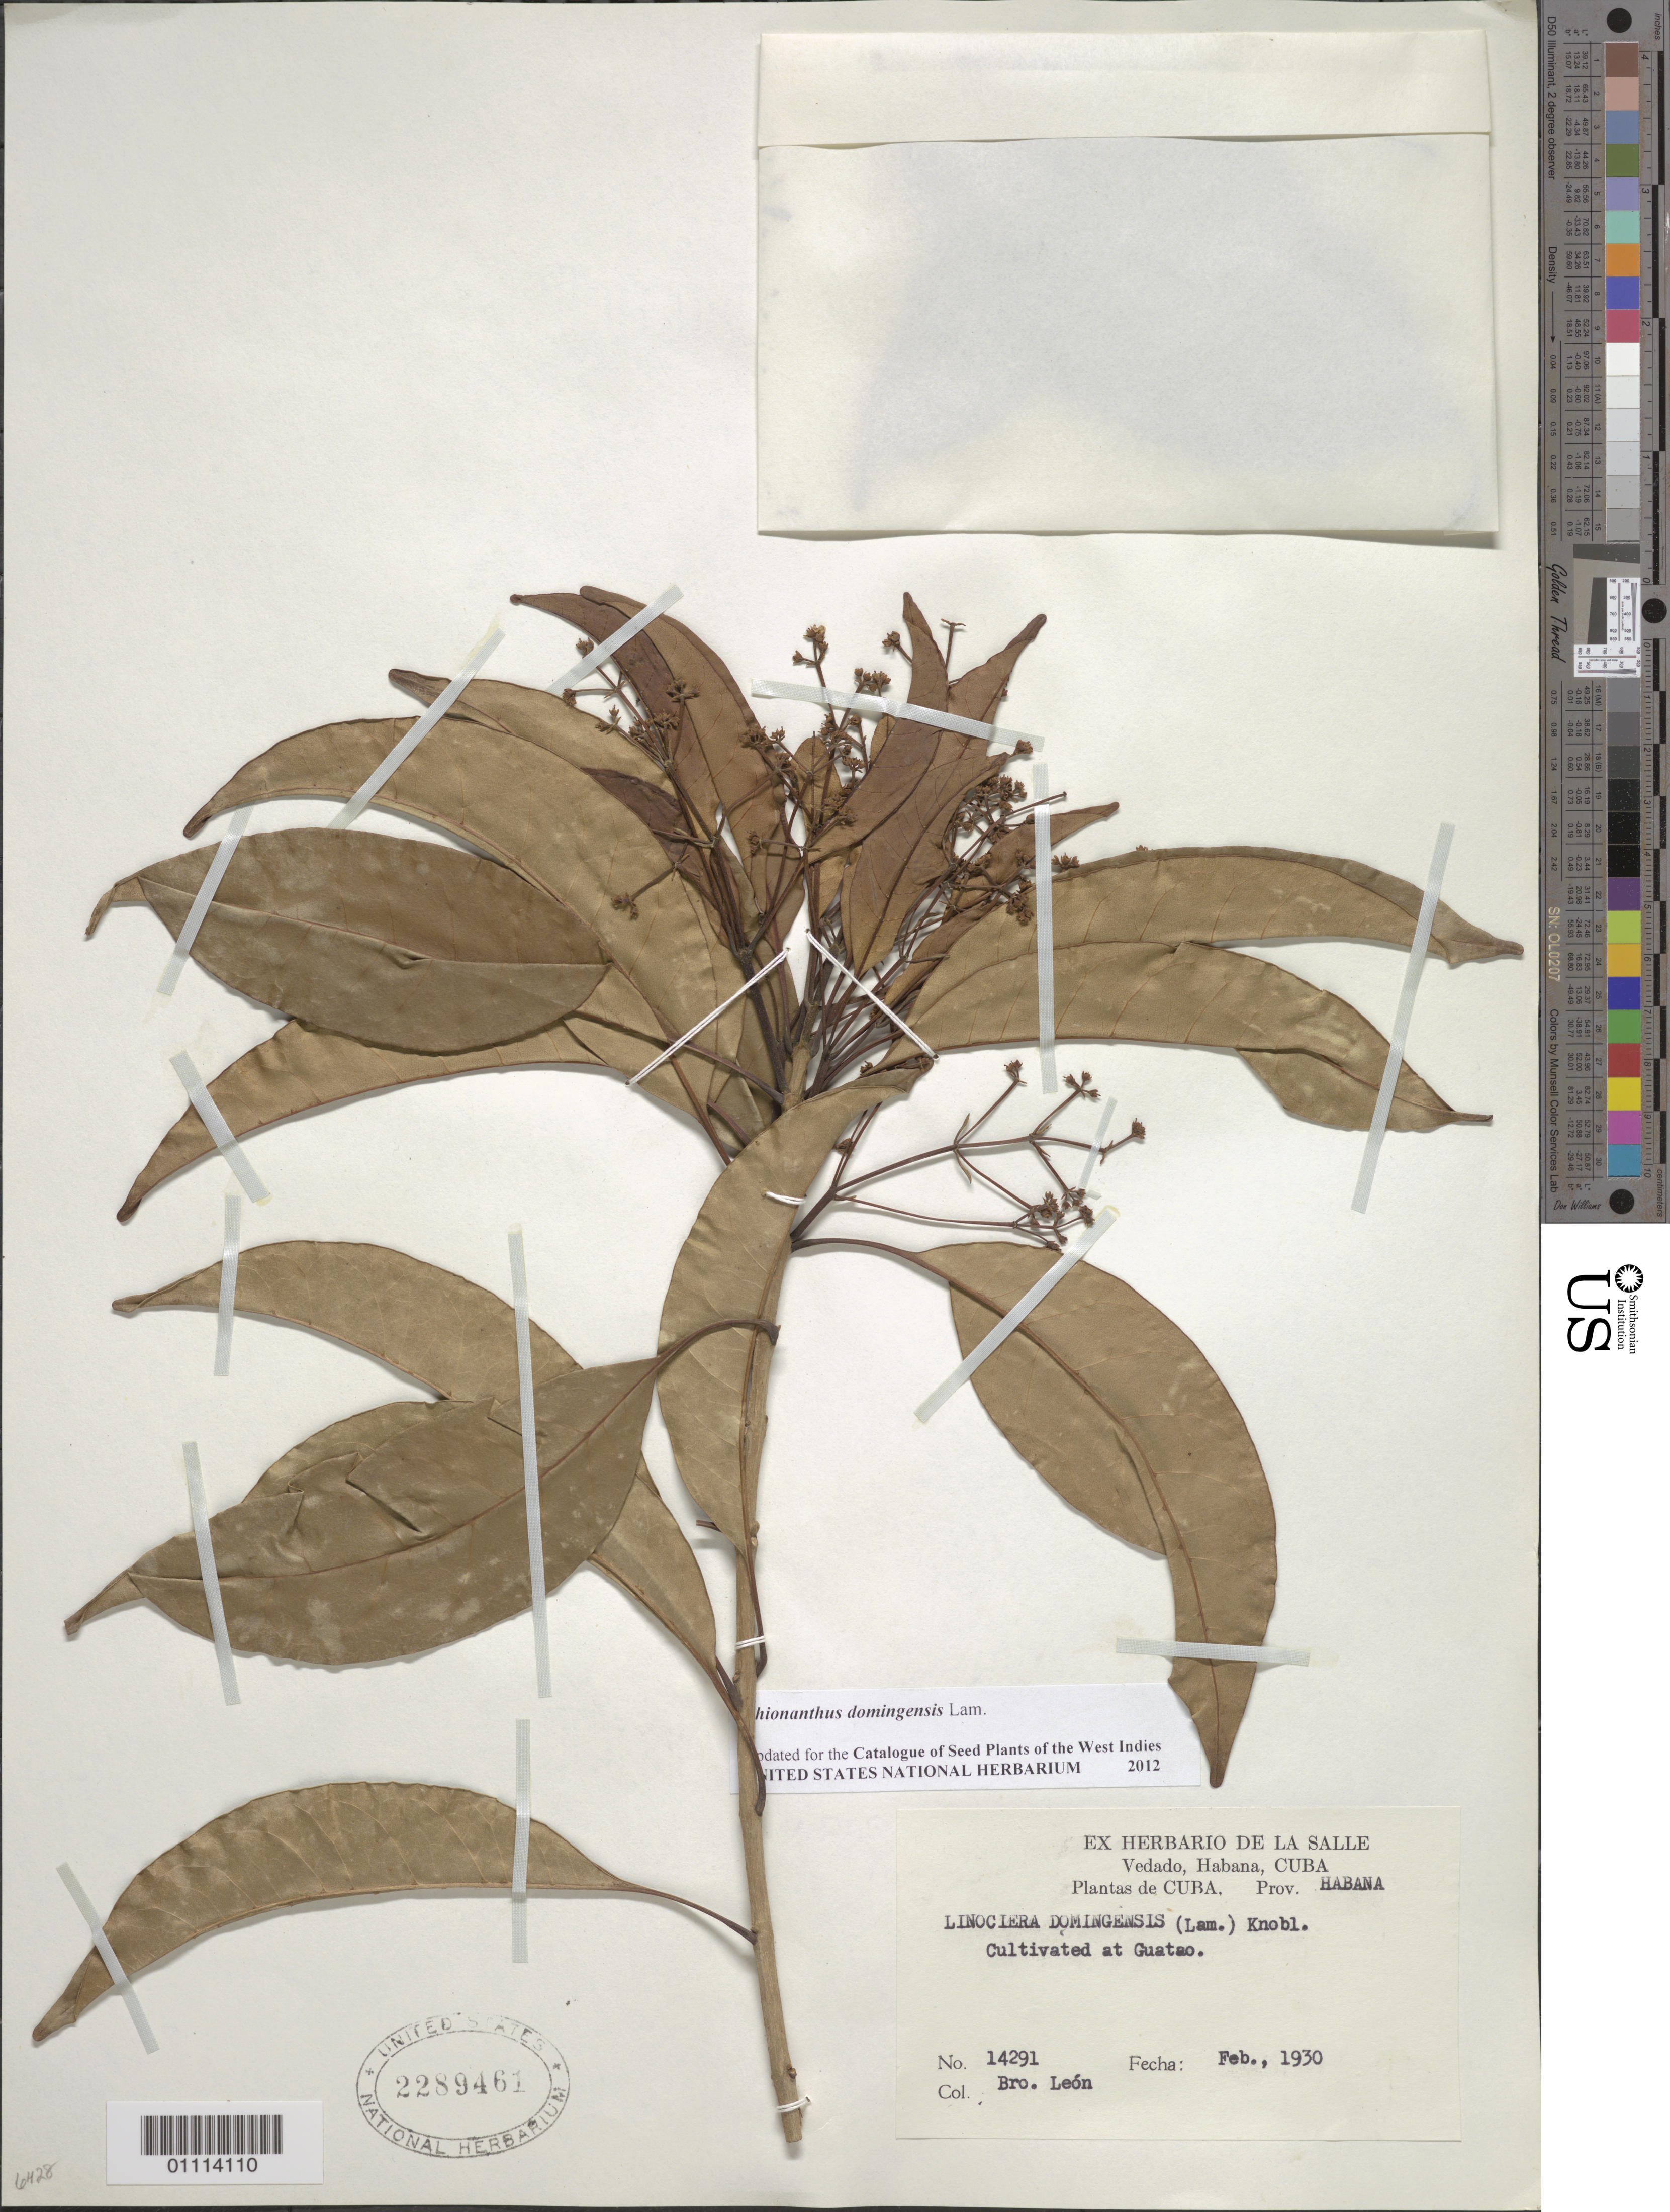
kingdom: Plantae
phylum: Tracheophyta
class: Magnoliopsida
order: Lamiales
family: Oleaceae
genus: Linociera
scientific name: Linociera domingensis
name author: (Lam.) Knobl.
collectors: Bro. León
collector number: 14291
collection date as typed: Feb 1930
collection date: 1930-02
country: Cuba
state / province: La Habana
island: Cuba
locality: Cultivated at Guatao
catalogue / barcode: US 2289461